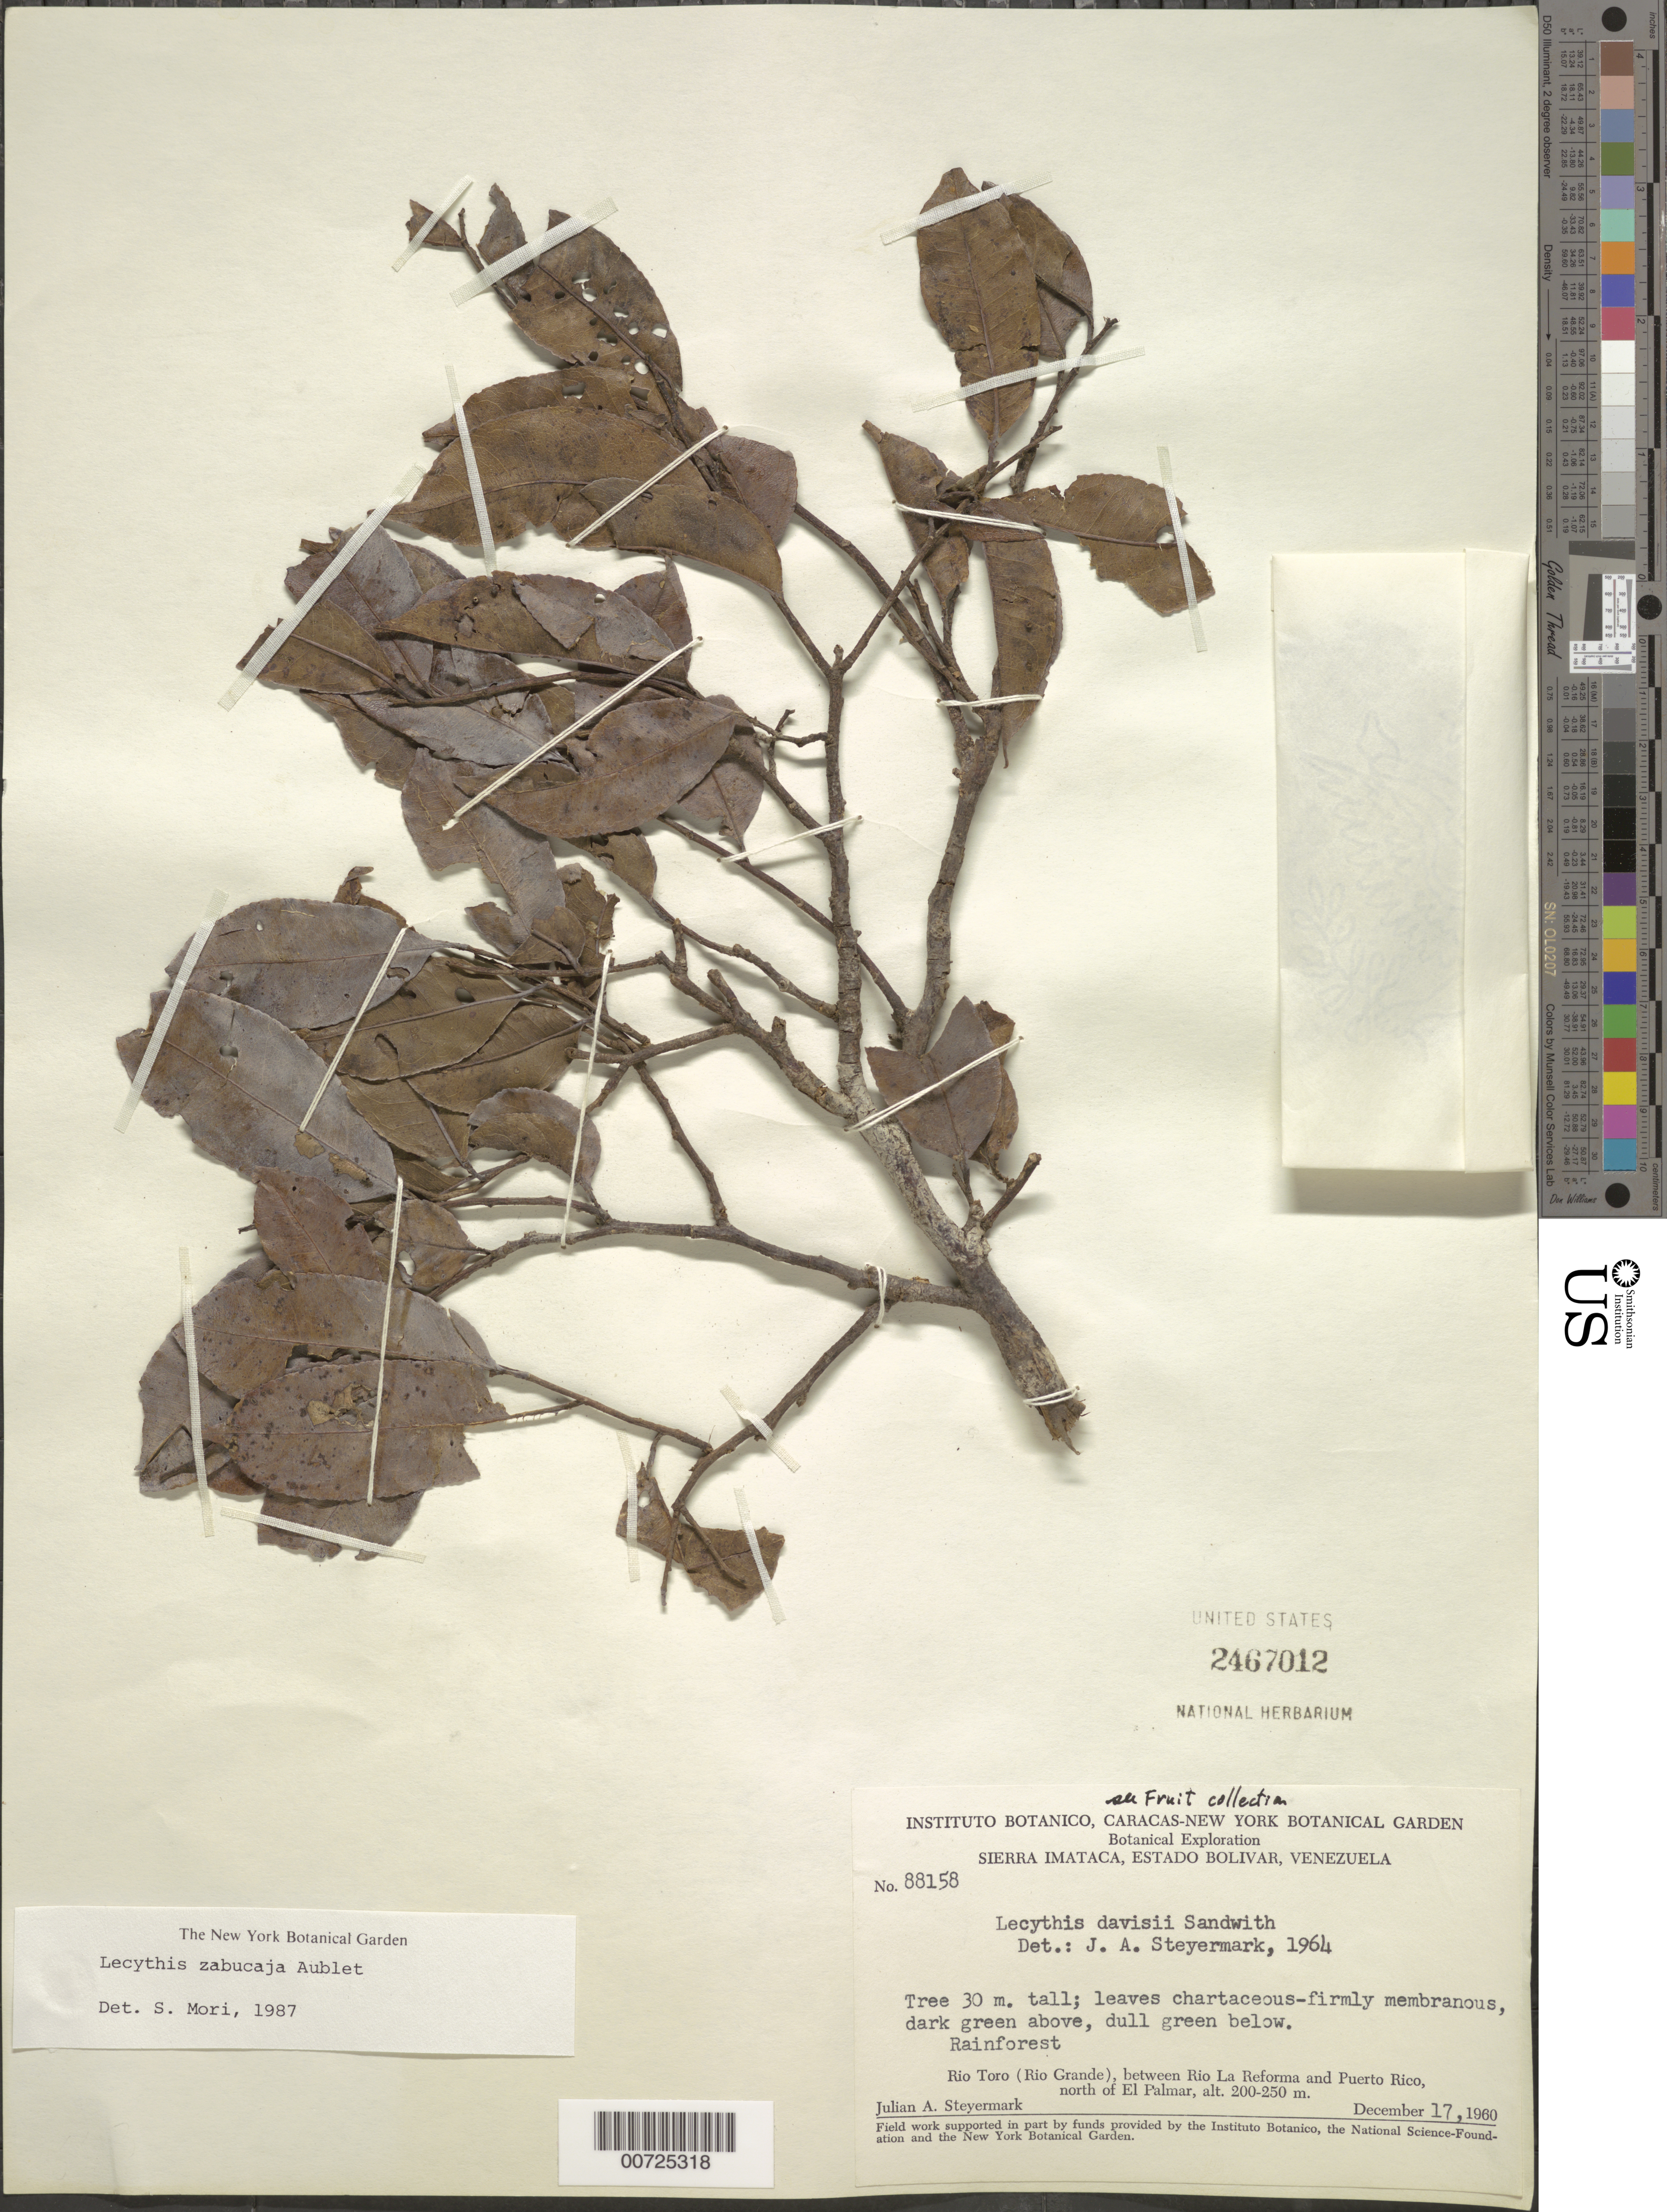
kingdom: Plantae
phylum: Tracheophyta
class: Magnoliopsida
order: Ericales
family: Lecythidaceae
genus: Lecythis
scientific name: Lecythis zabucajo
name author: Aubl.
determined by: Mori, Scott A.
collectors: J. Steyermark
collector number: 88158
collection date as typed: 17-Dec-60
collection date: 1960-12-17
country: Venezuela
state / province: Bolívar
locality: Sierra Imataca, Río Toro (Río Grande), between Río La Reforma and Puerto Rico, N of El Palmar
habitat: Rainforest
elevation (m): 200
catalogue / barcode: US 2467012